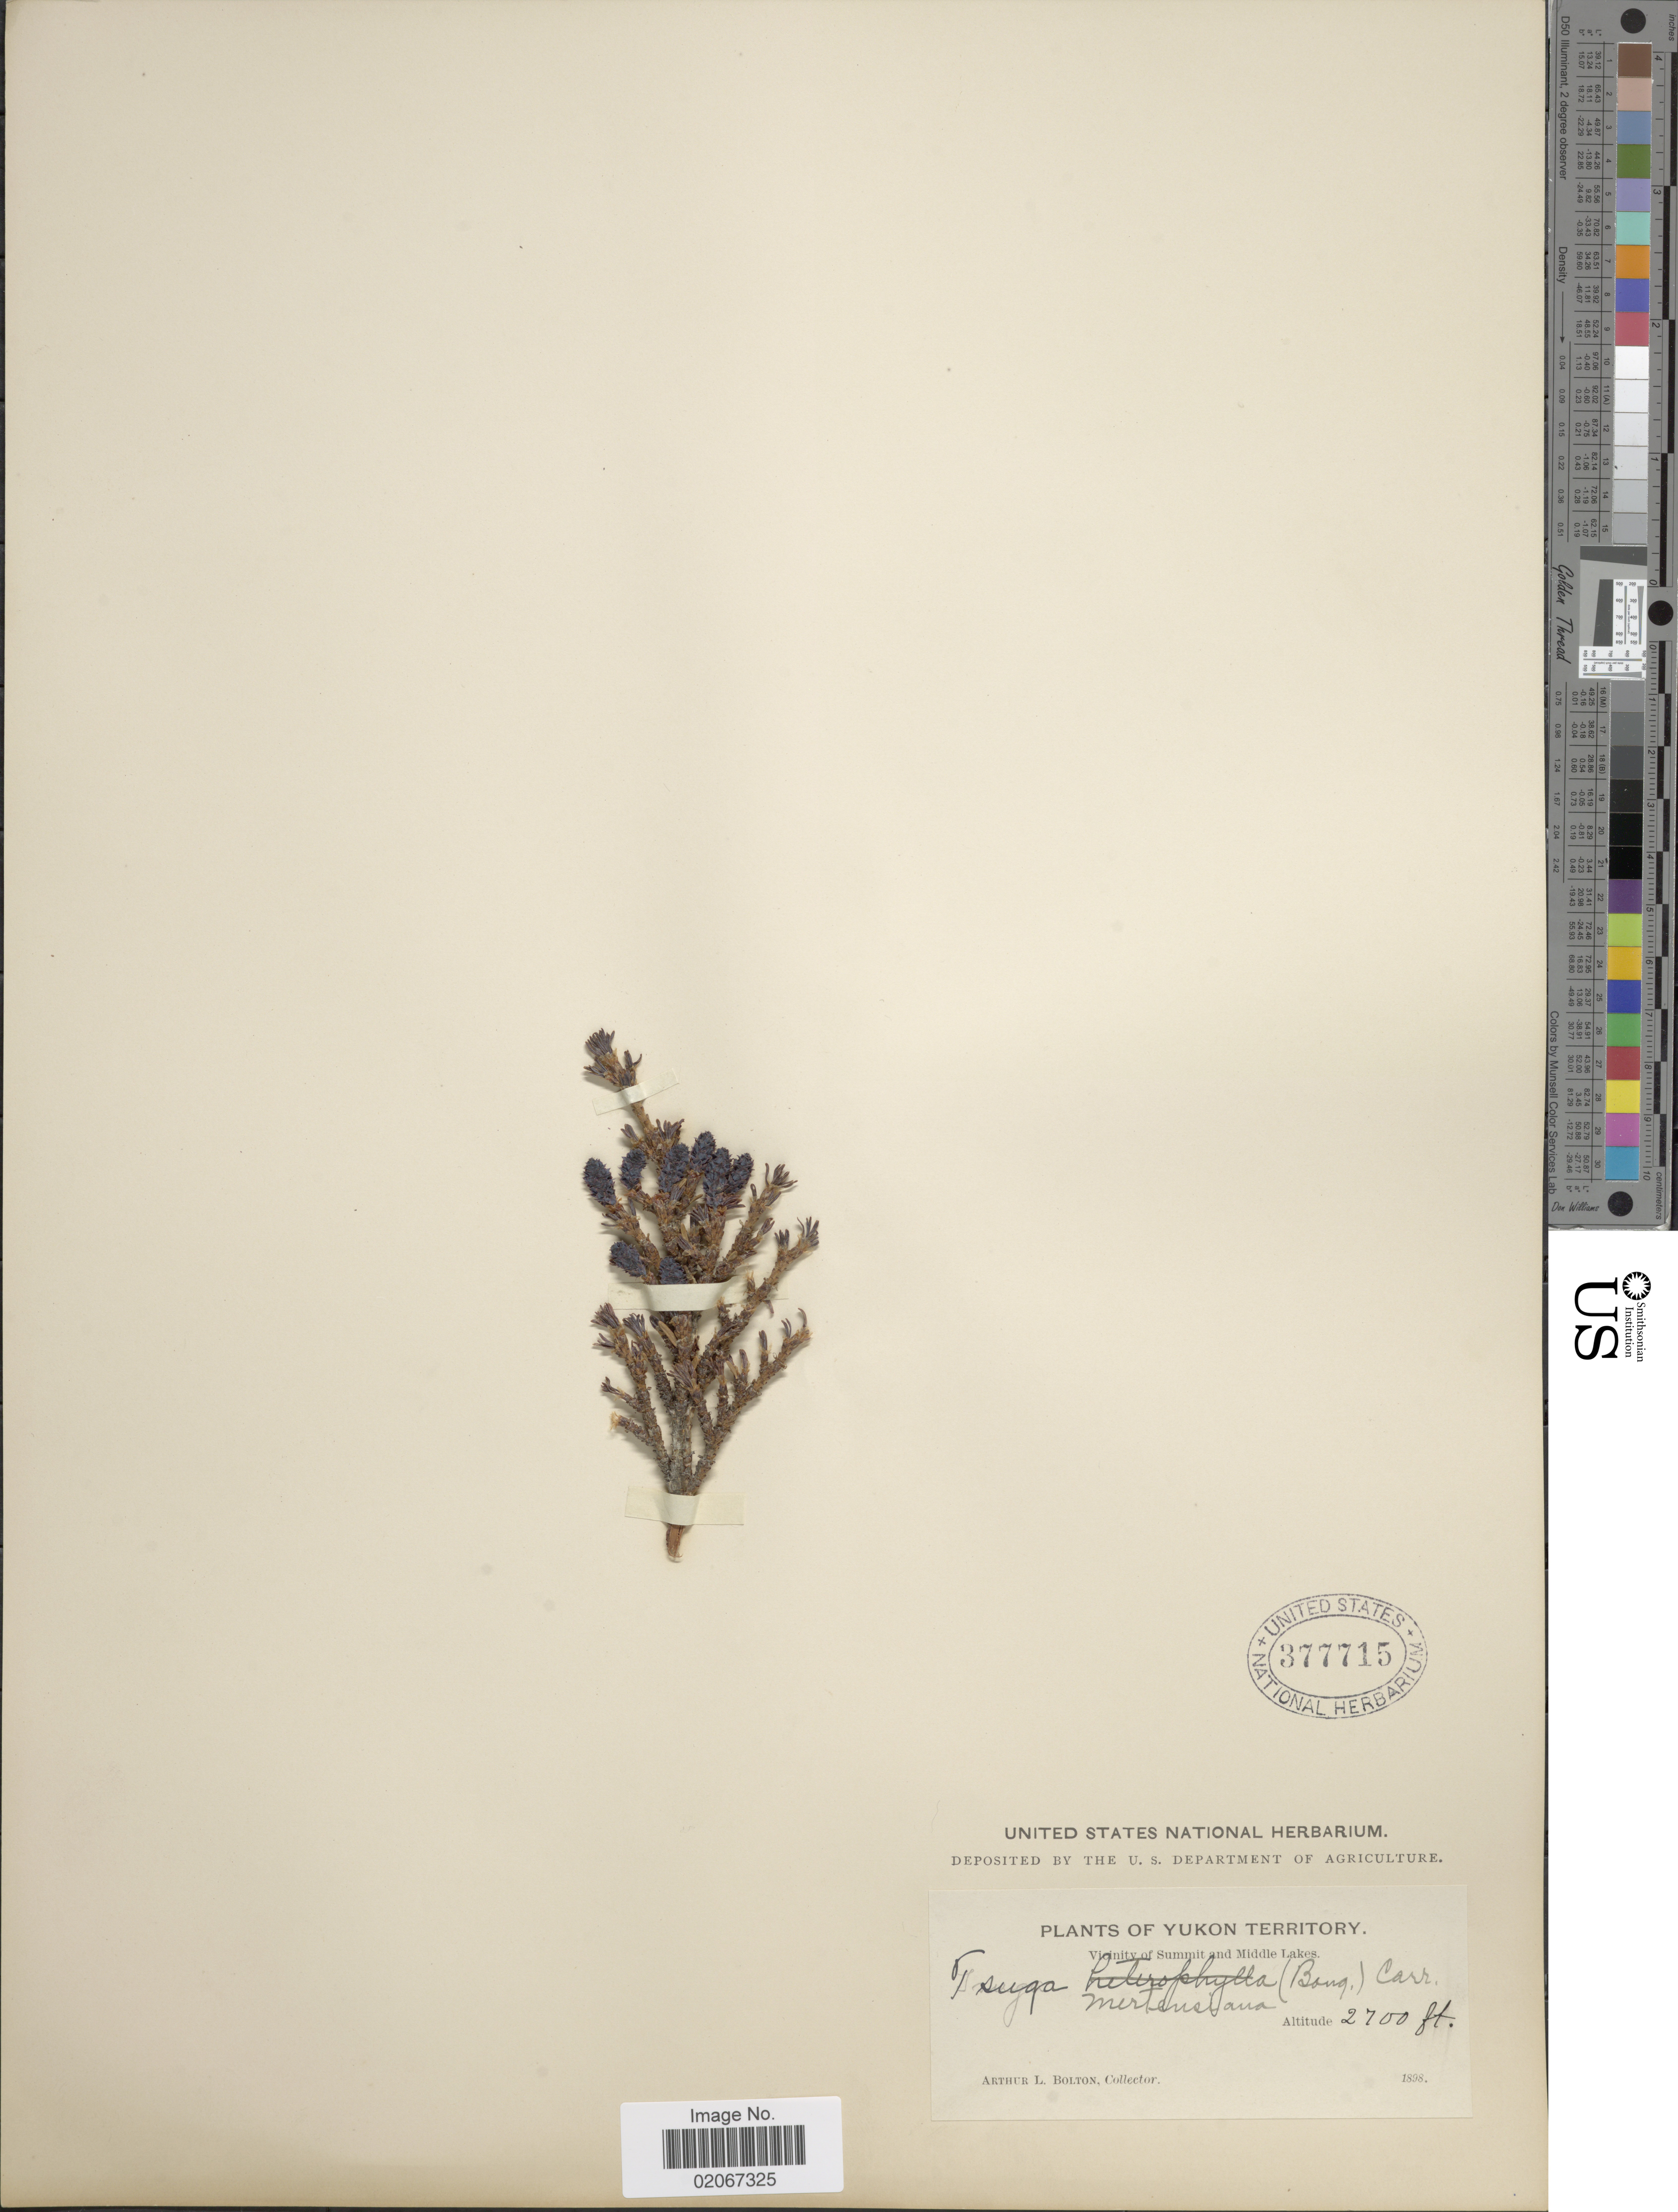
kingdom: Plantae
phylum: Tracheophyta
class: Pinopsida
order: Pinales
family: Pinaceae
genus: Tsuga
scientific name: Tsuga mertensiana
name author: (Bong.) Carrière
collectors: A. Bolton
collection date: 1898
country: Canada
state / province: Yukon Territory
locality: Vicinity of Summit and Middle Lakes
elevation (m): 823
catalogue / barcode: US 377715